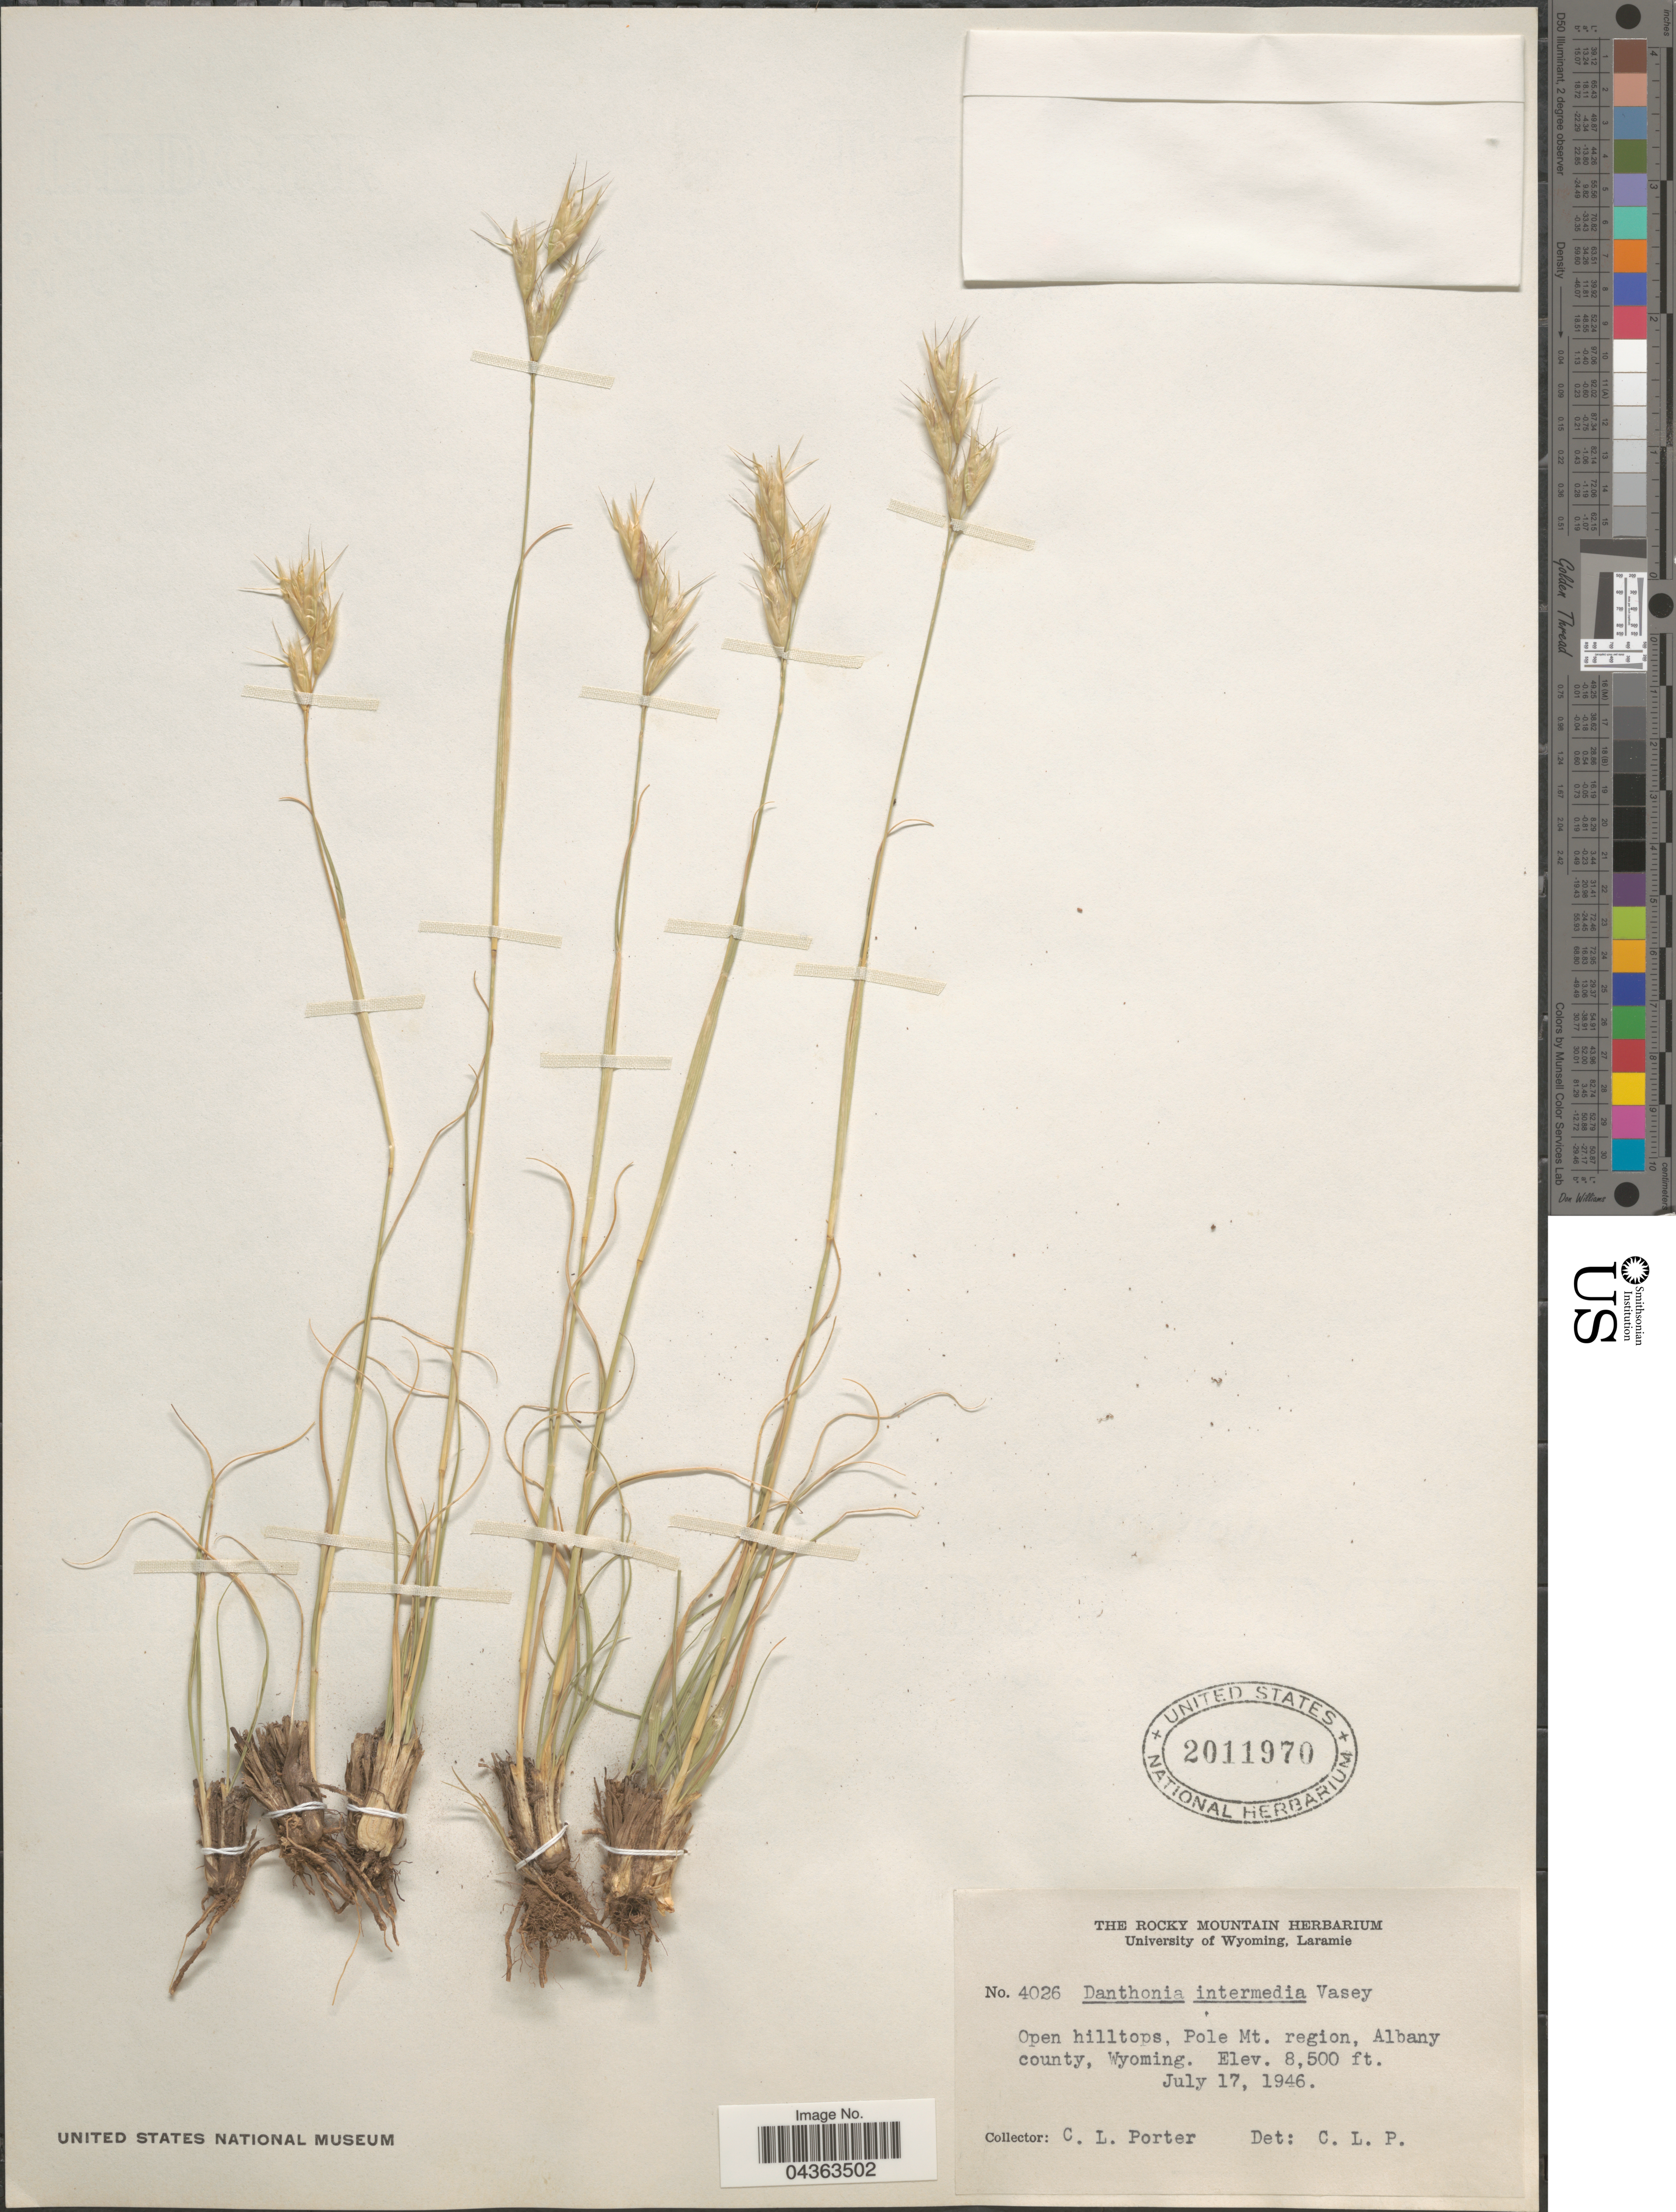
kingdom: Plantae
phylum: Tracheophyta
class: Liliopsida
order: Poales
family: Poaceae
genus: Danthonia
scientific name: Danthonia intermedia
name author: Vasey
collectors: C. L. Porter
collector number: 4026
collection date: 1946-07-17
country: United States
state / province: Wyoming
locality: Open hilltops, Pole Mt. region, Albany county.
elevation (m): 2591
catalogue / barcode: US 2011970